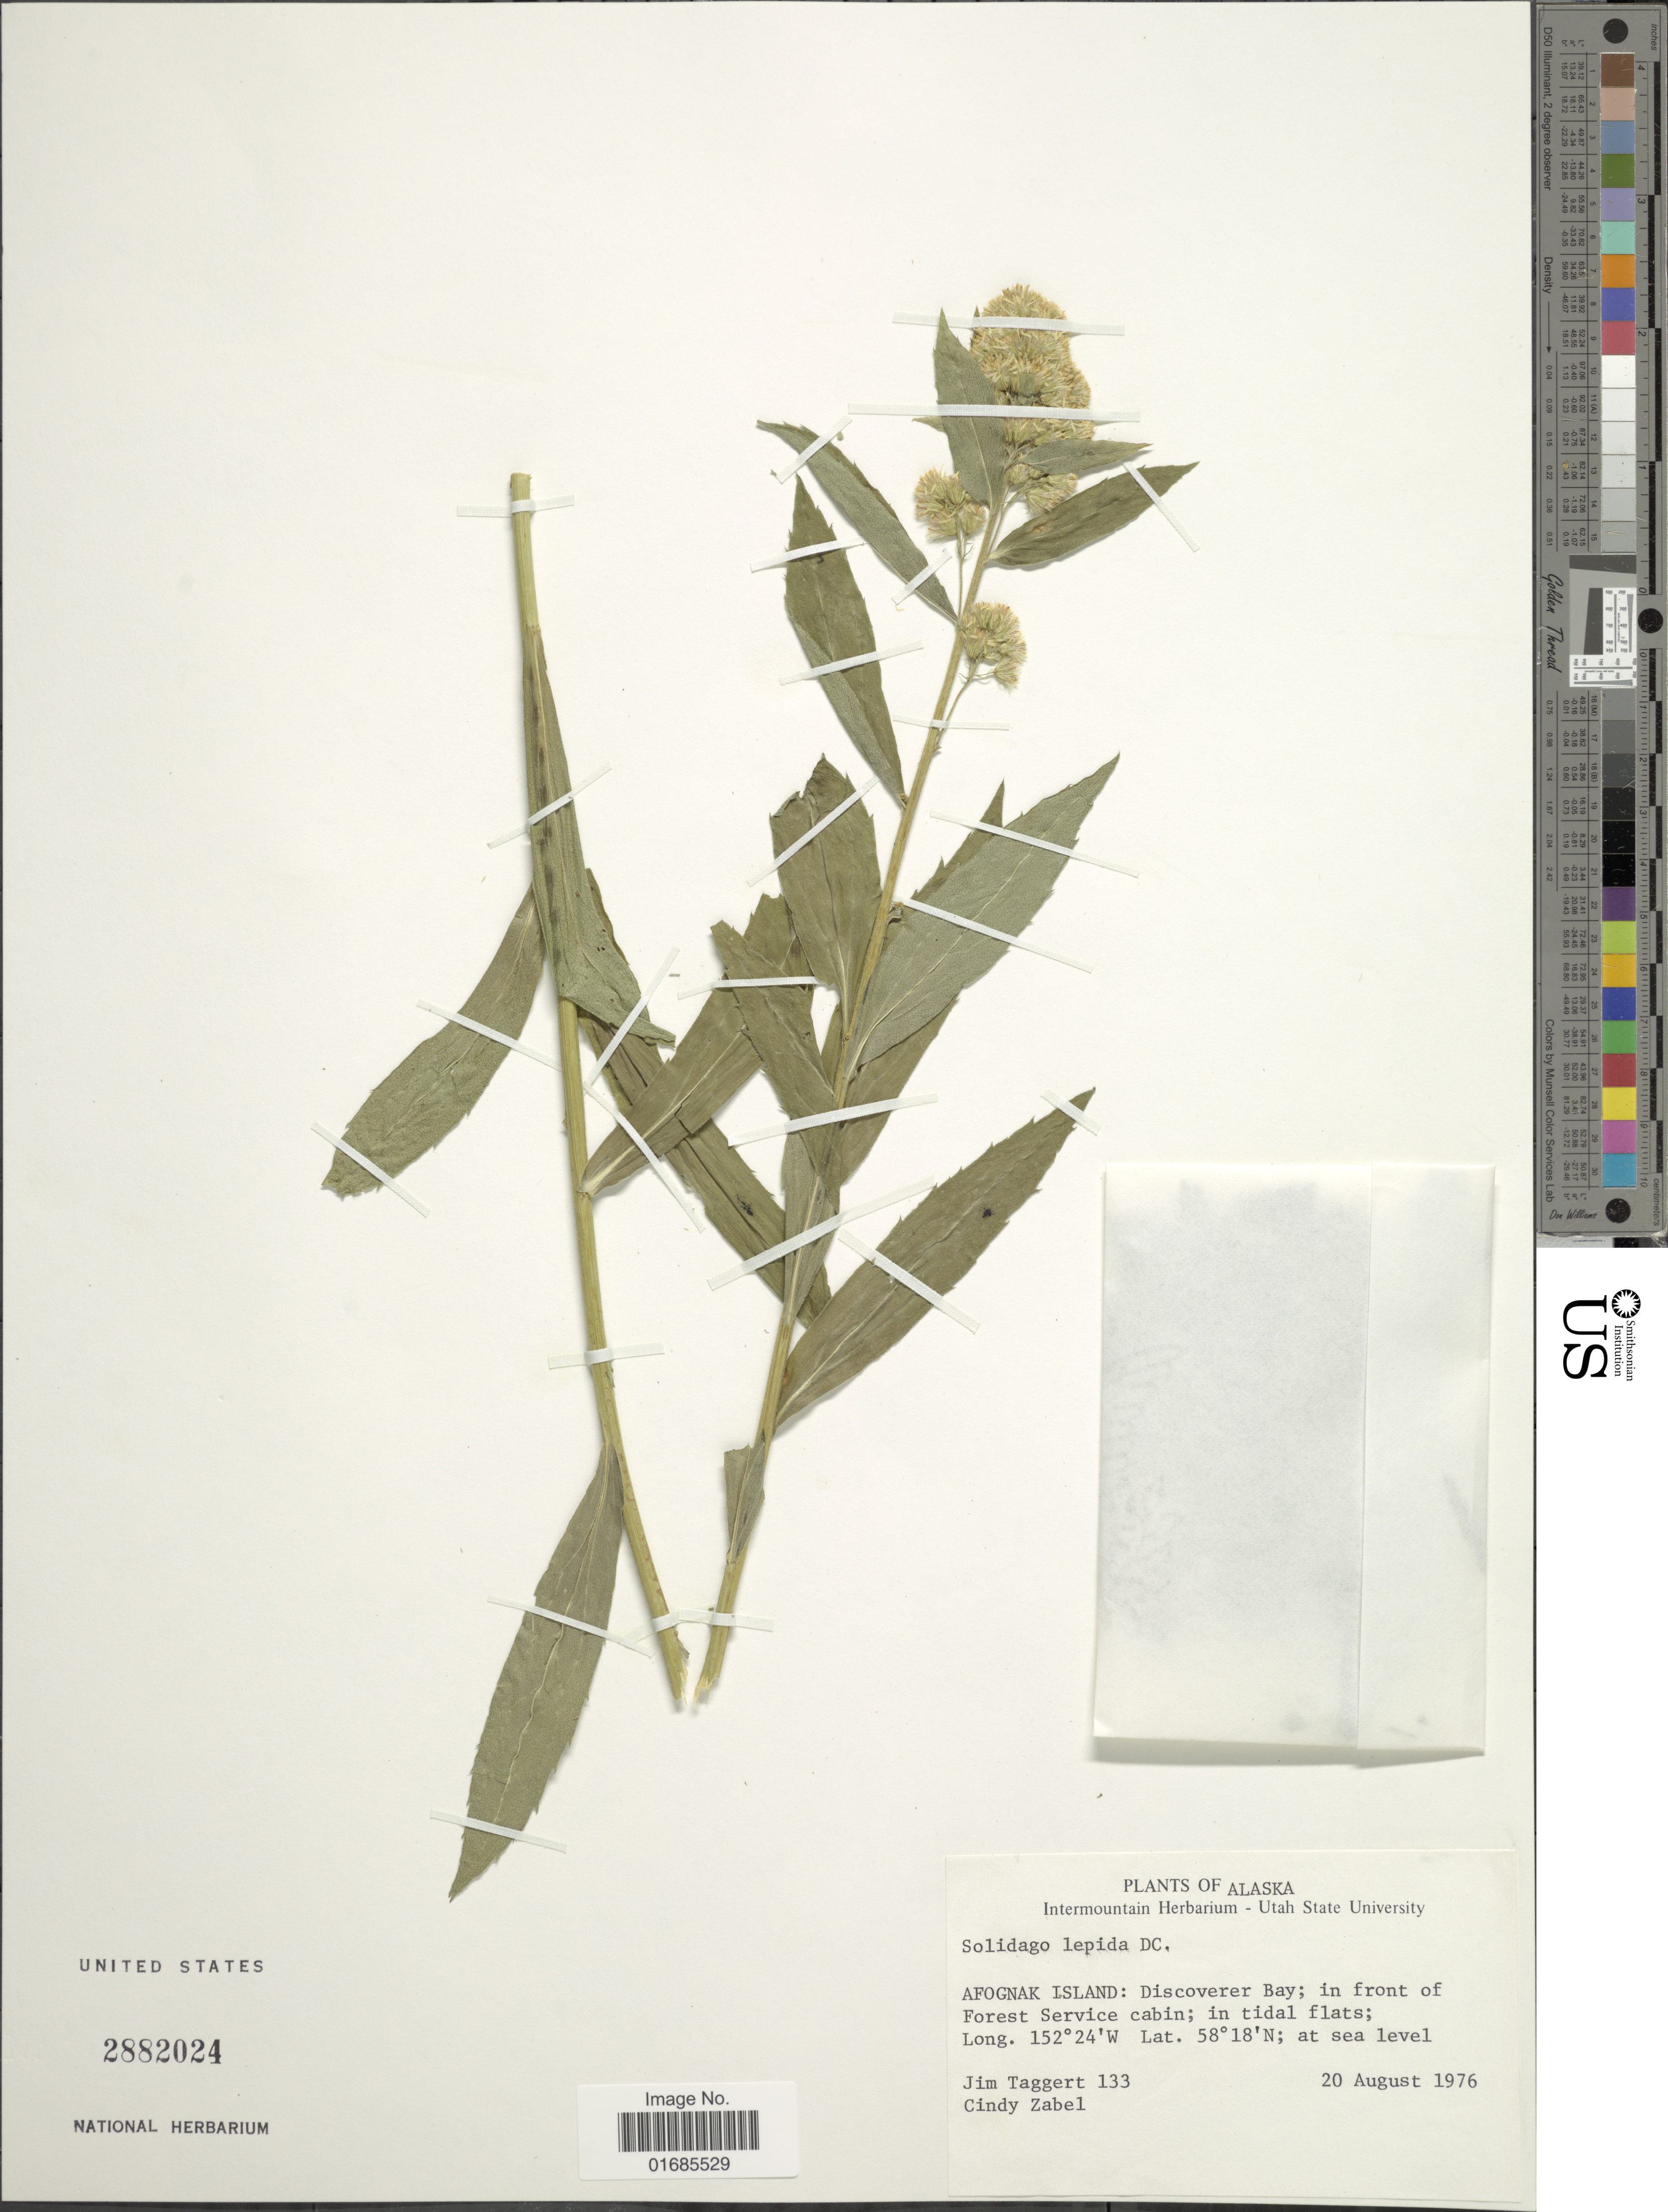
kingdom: Plantae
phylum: Tracheophyta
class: Magnoliopsida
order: Asterales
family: Asteraceae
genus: Solidago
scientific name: Solidago canadensis var. salebrosa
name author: (Piper) M.E. Jones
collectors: J. Taggert & C. Zabel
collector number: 133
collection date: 1976-08-20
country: United States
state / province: Alaska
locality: Afognak Island, Discoverer Bay, in front of Forest Service cabin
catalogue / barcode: US 2882024